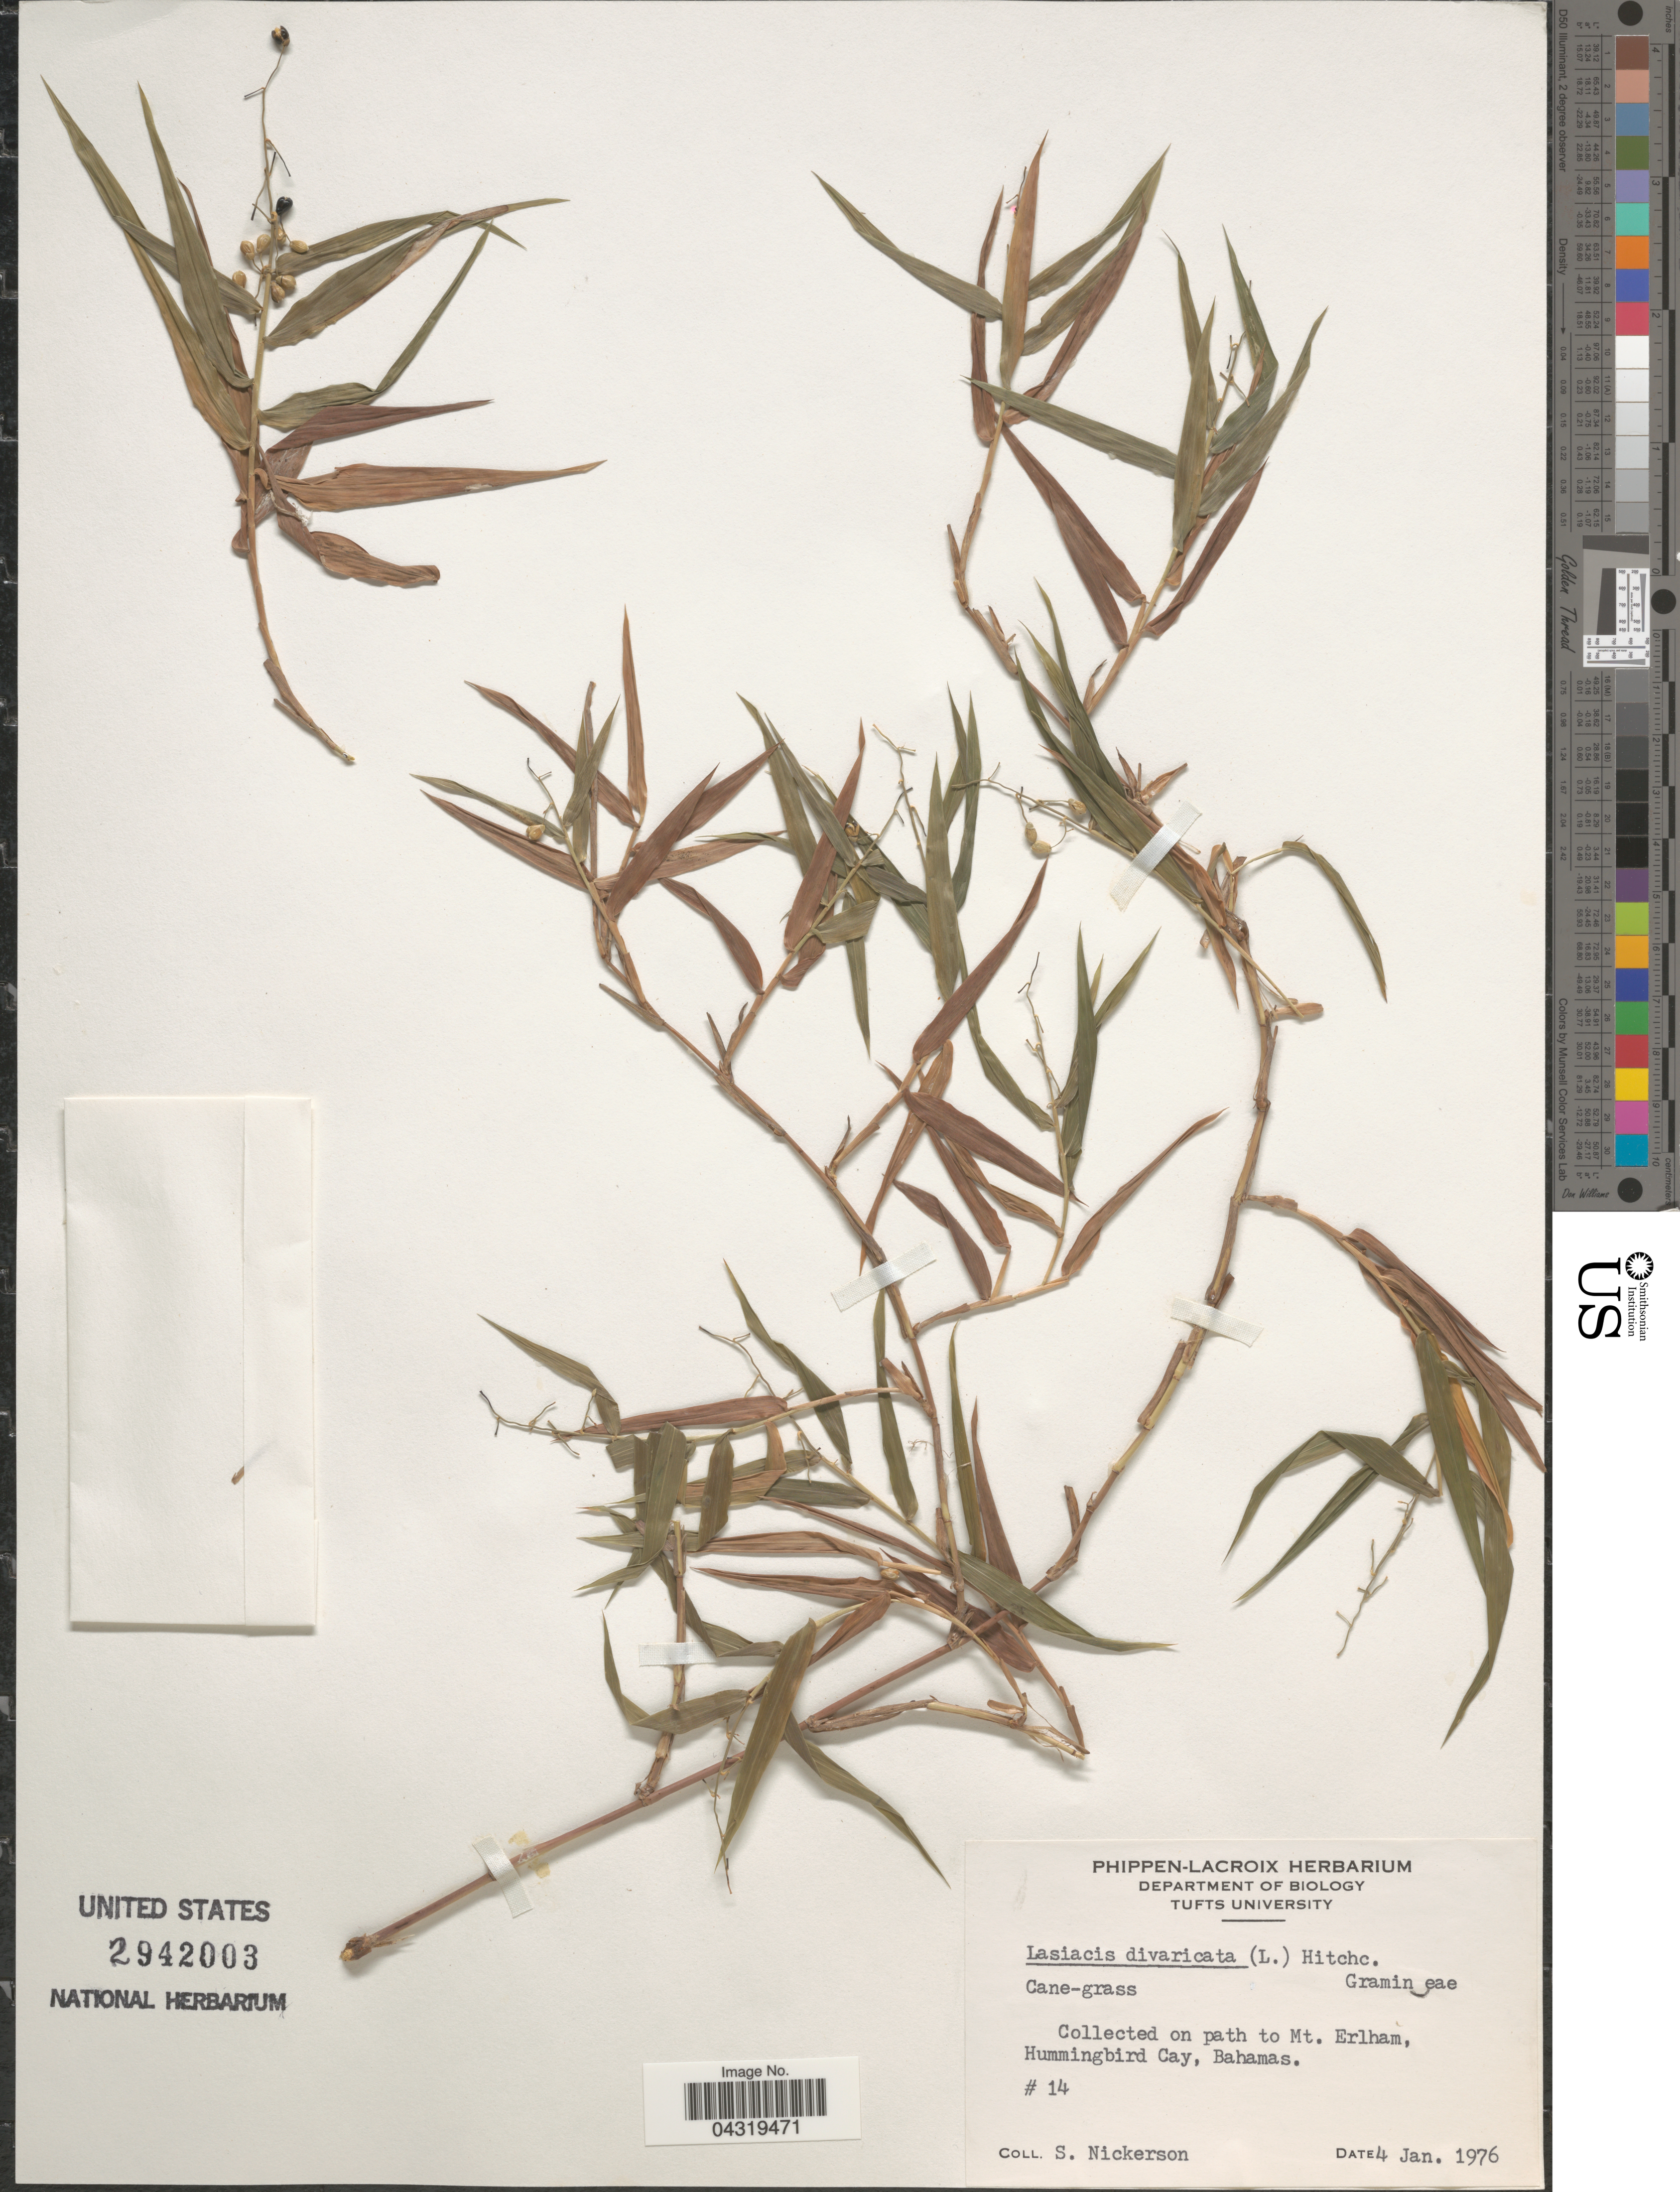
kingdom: Plantae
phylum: Tracheophyta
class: Liliopsida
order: Poales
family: Poaceae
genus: Lasiacis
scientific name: Lasiacis divaricata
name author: (L.) Hitchc.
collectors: S. Nickerson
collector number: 14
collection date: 1976-01-04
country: Bahamas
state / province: Exuma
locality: On path to Mt. Erlham, Hummingbird Cay.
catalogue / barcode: US 2942003